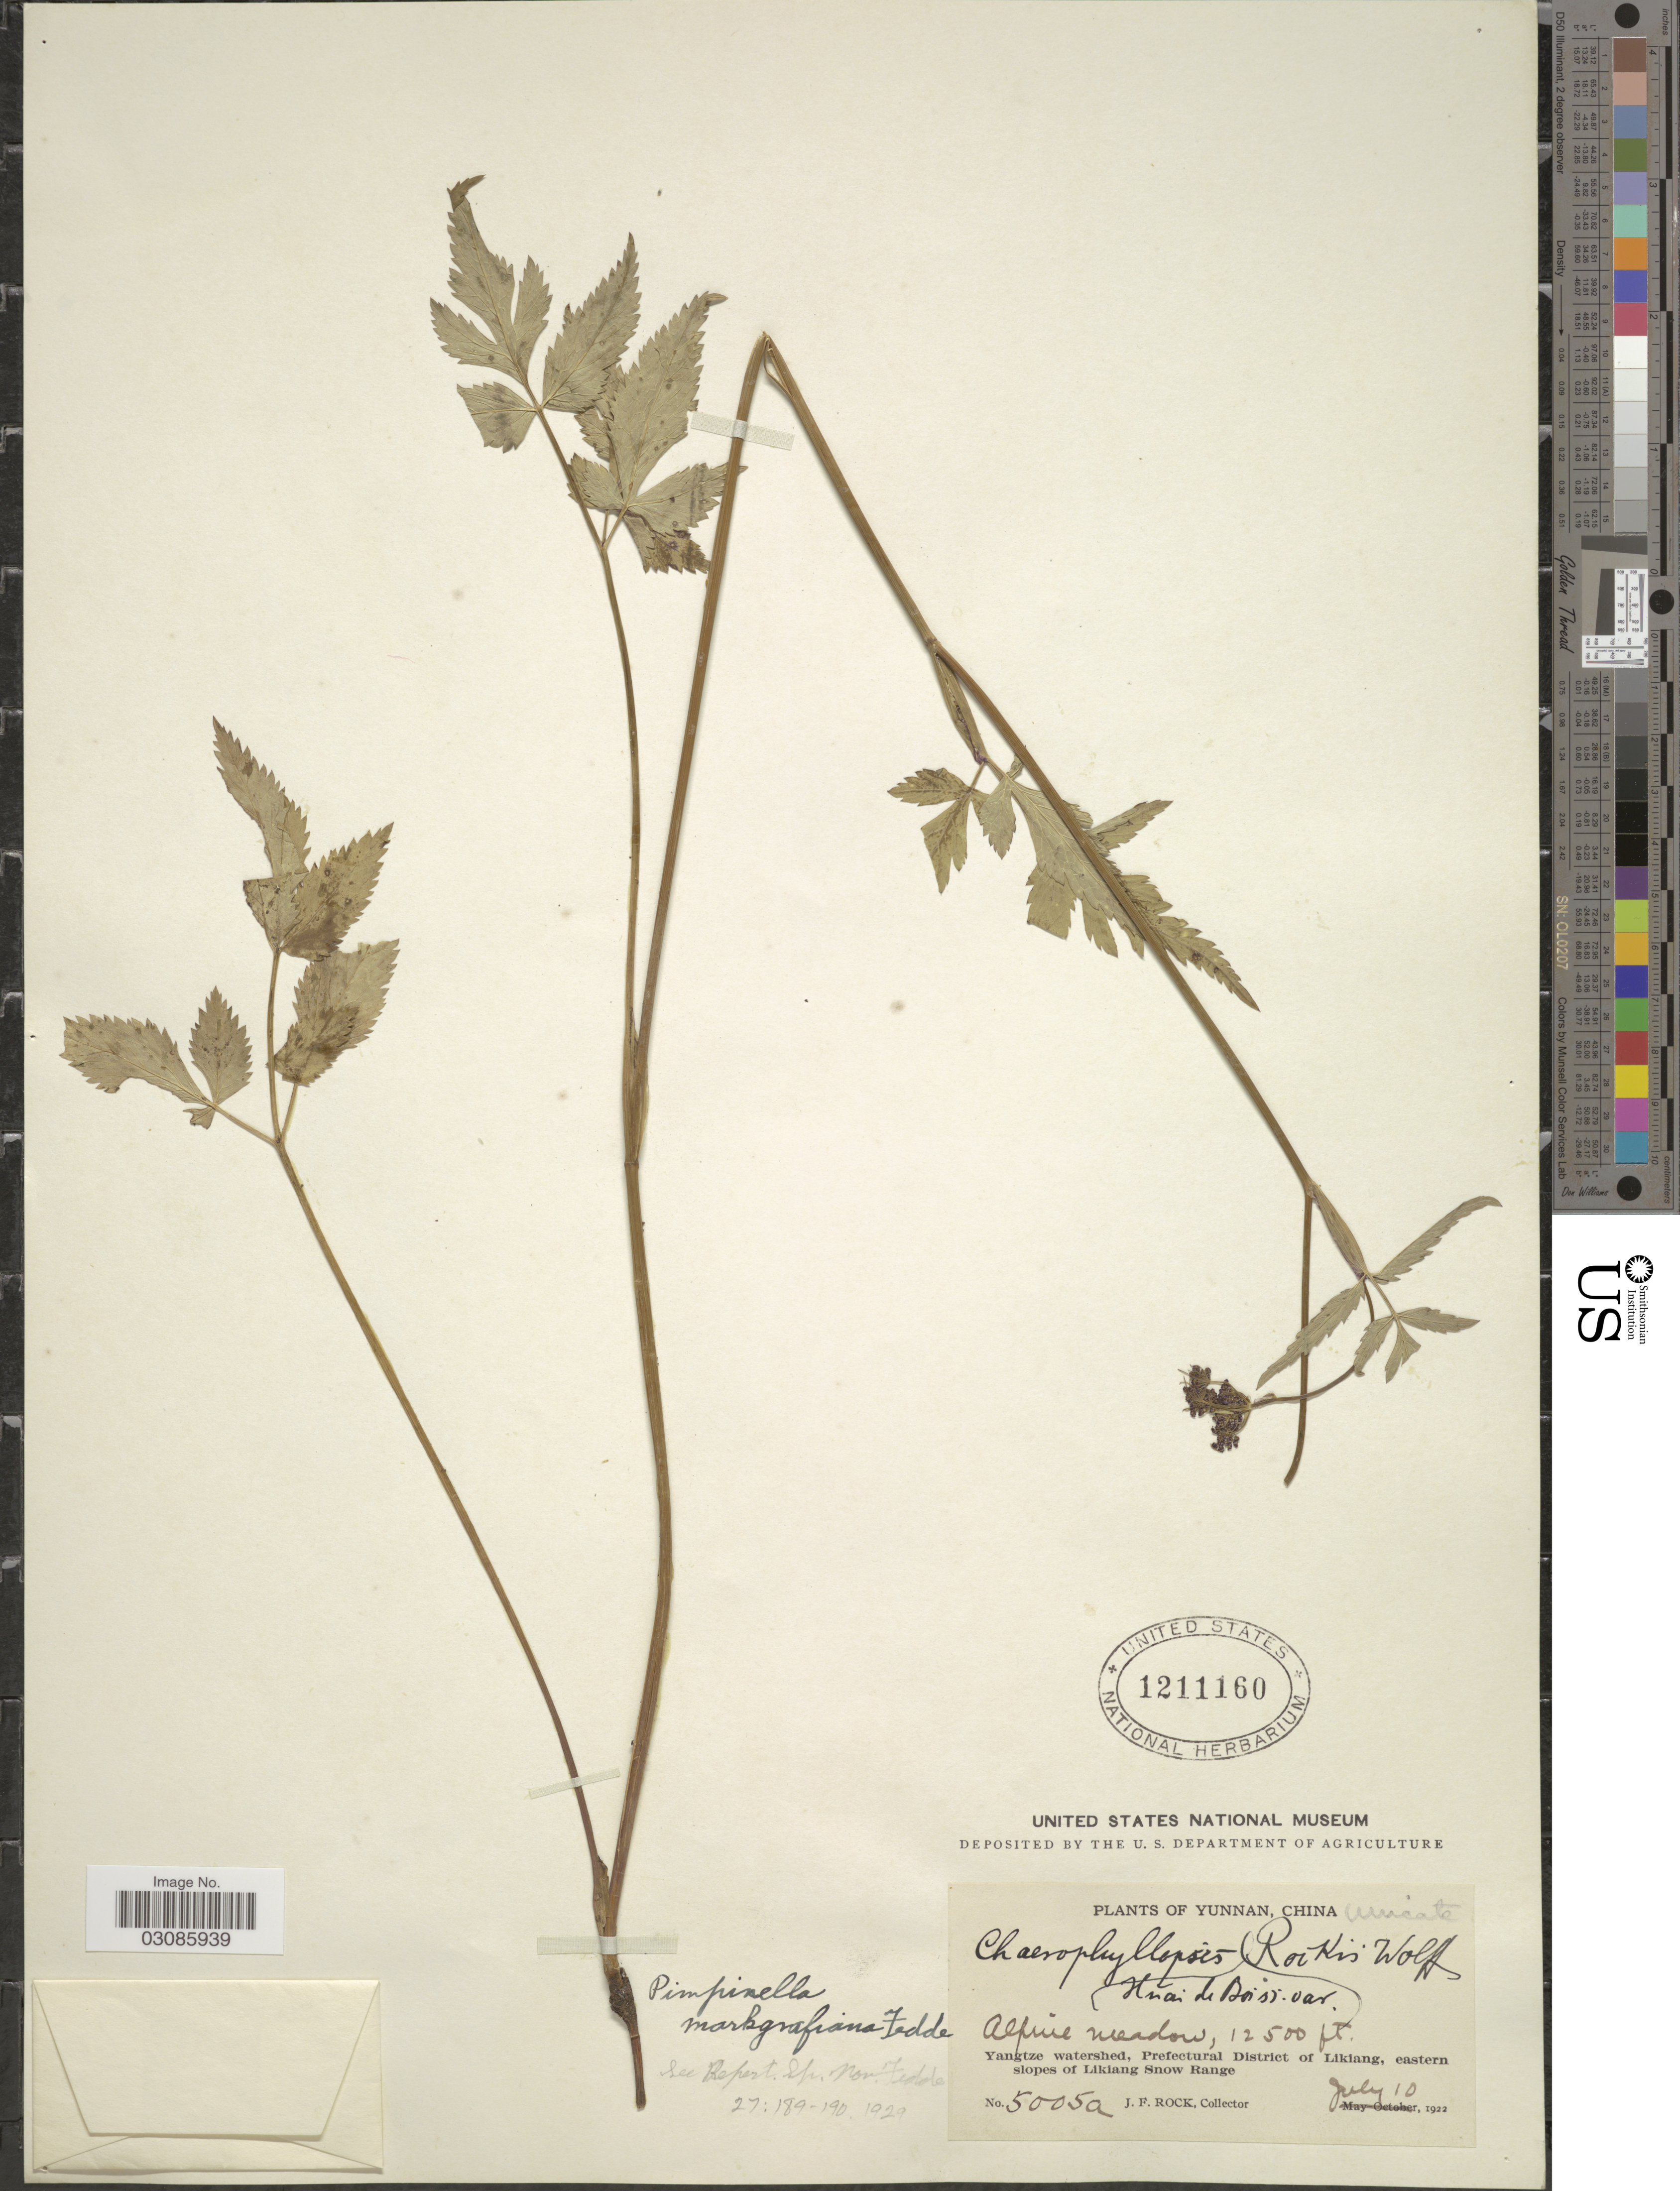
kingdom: Plantae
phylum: Tracheophyta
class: Magnoliopsida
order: Apiales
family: Apiaceae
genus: Pimpinella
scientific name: Pimpinella markgrafiana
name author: Fedde in H. Wolff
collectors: J. Rock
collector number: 5005a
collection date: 1922-07-10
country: China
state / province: Yunnan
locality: Yangtze watershed, Prefectural District of Likiang, eastern slopes of Likiang Snow Range.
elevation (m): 3810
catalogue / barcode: US 1211160